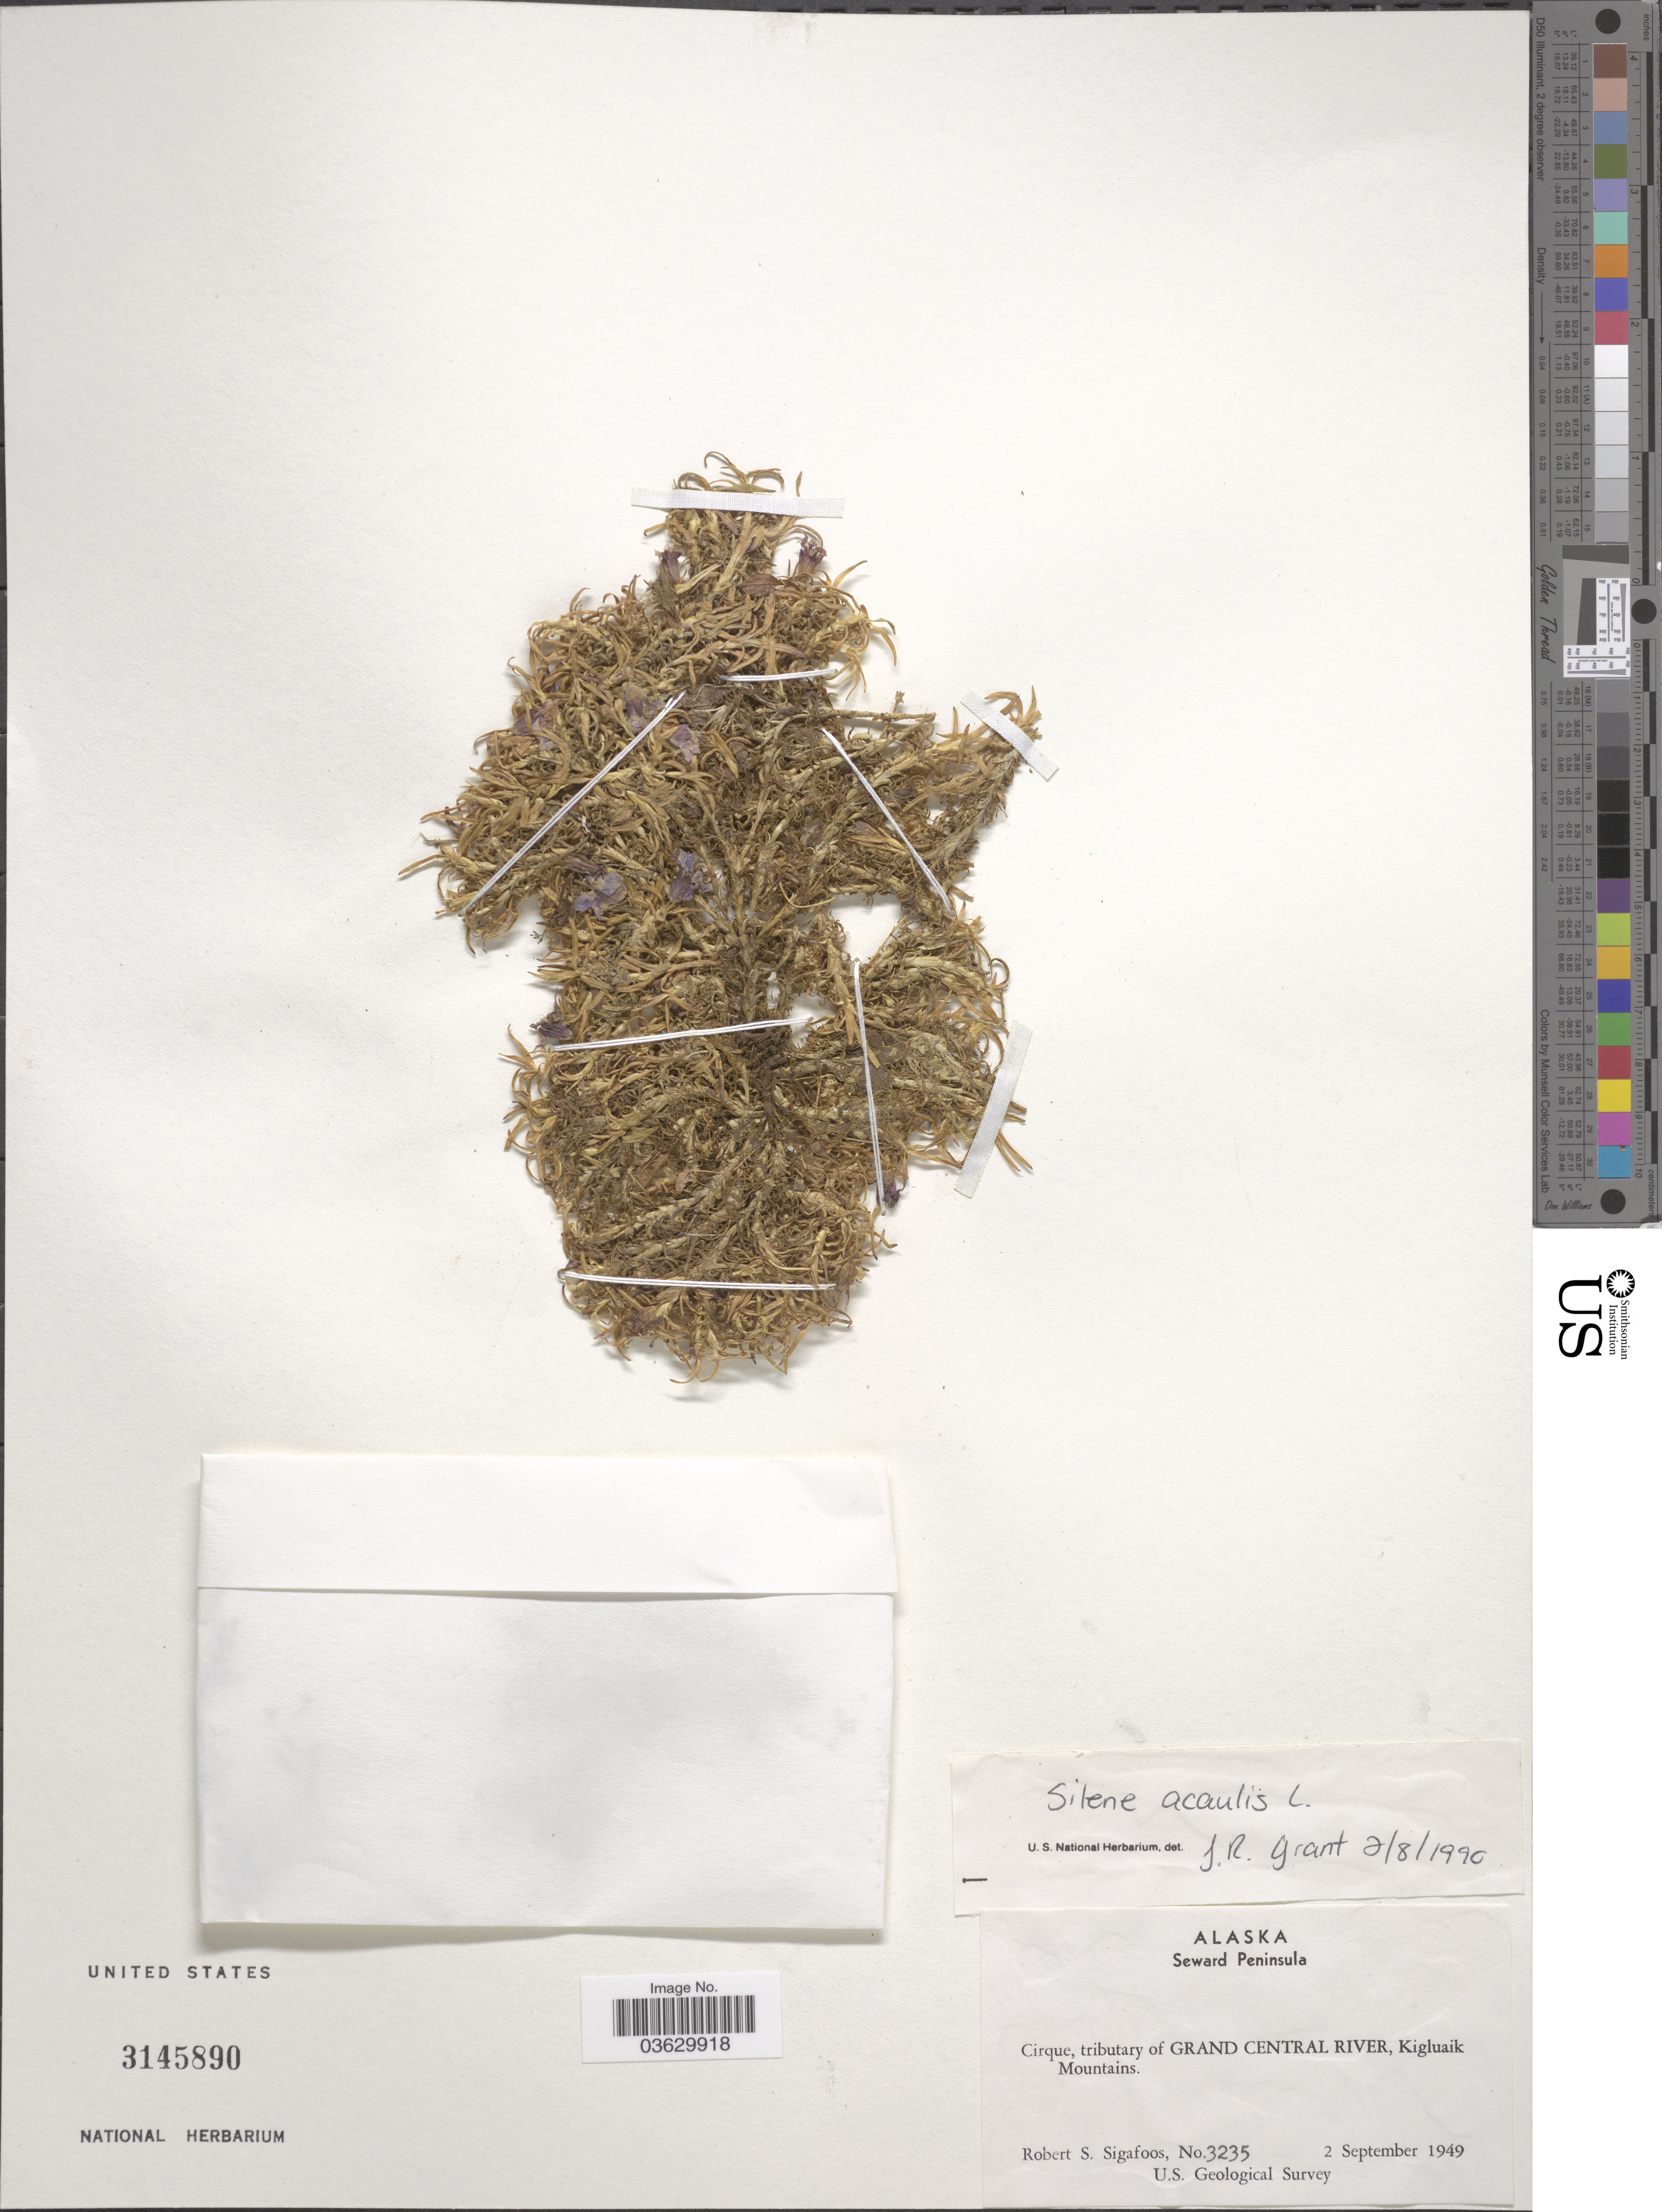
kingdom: Plantae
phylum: Tracheophyta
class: Magnoliopsida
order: Caryophyllales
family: Caryophyllaceae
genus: Silene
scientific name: Silene acaulis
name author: (L.) Jacq.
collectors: R. Sigafoos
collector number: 3235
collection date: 1949-09-02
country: United States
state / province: Alaska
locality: Seward Peninsula. Cirque, tributary of Grand Central River, Kigluaik Mountains.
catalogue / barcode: US 3145890